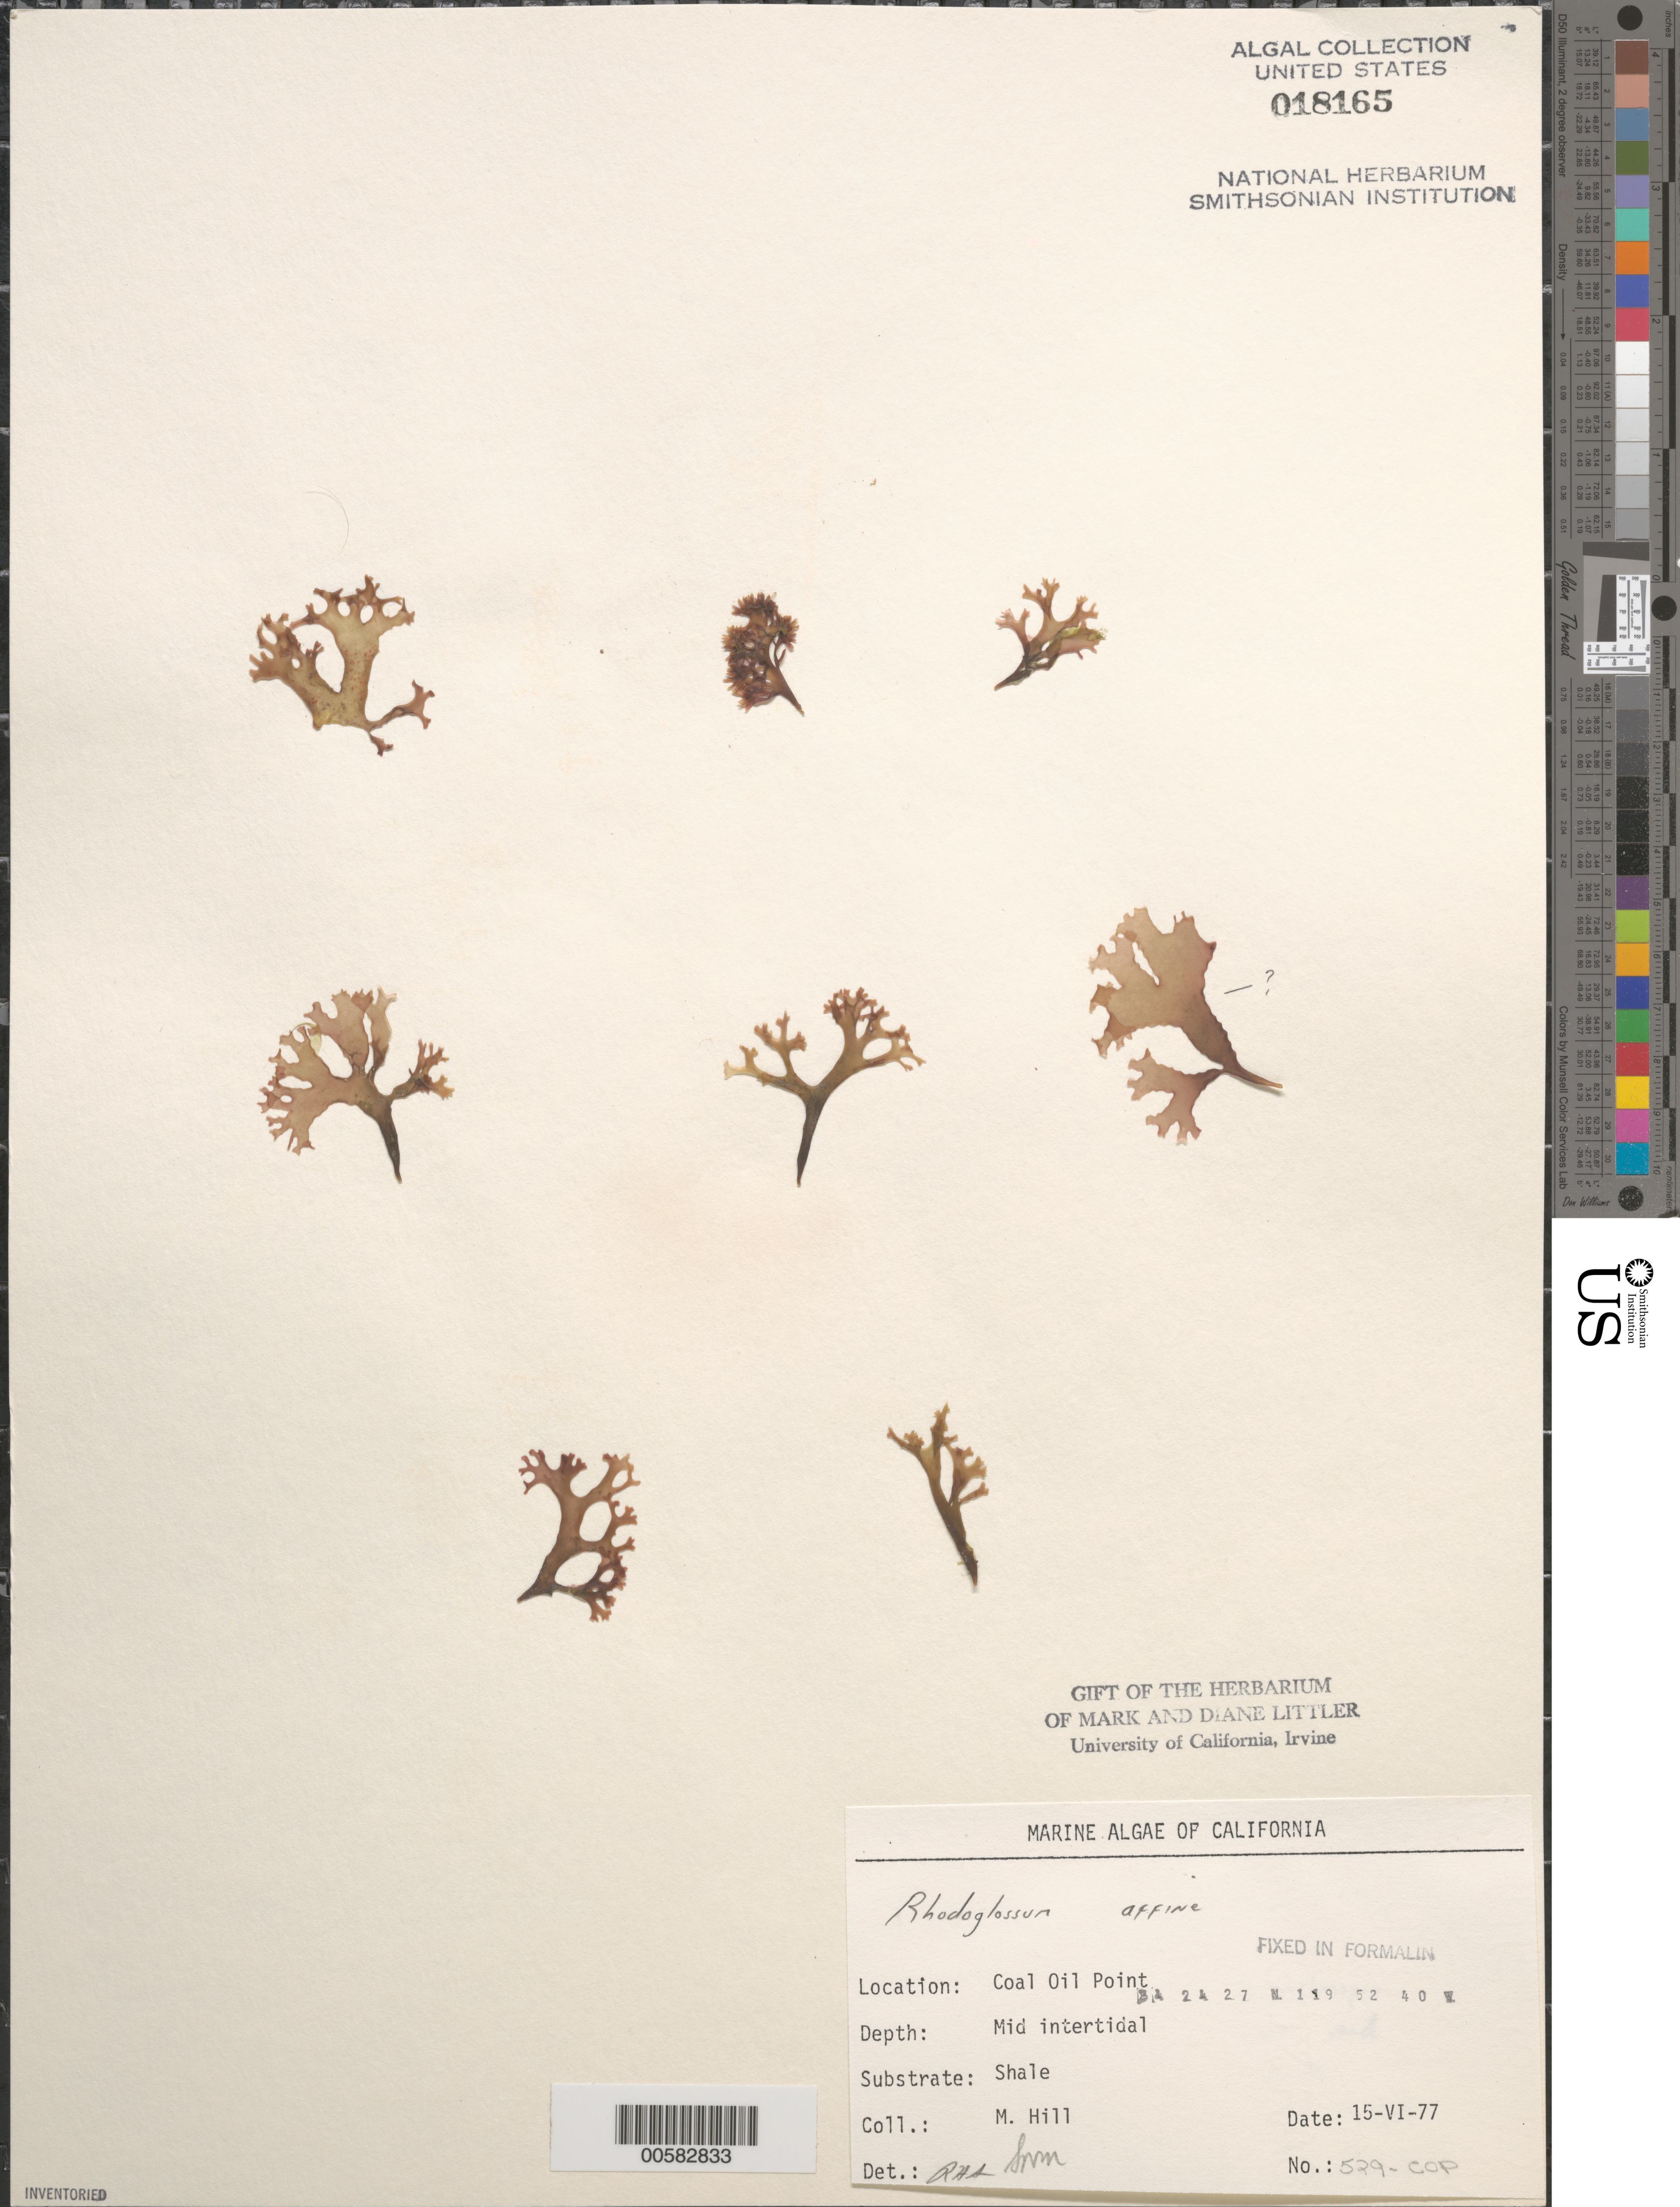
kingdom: Plantae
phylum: Rhodophyta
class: Florideophyceae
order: Gigartinales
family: Gigartinaceae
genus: Mazzaella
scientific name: Mazzaella affinis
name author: (Harvey) Fredericq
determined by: Algae name updating Project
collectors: M. Hill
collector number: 529-cop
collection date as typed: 15 Jun 1977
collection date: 1977-06-15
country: United States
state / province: California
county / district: Santa Barbara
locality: Coal Oil Point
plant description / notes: BLM-SOCALBIGHT Rocky Intertidal Survey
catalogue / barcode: US 18165